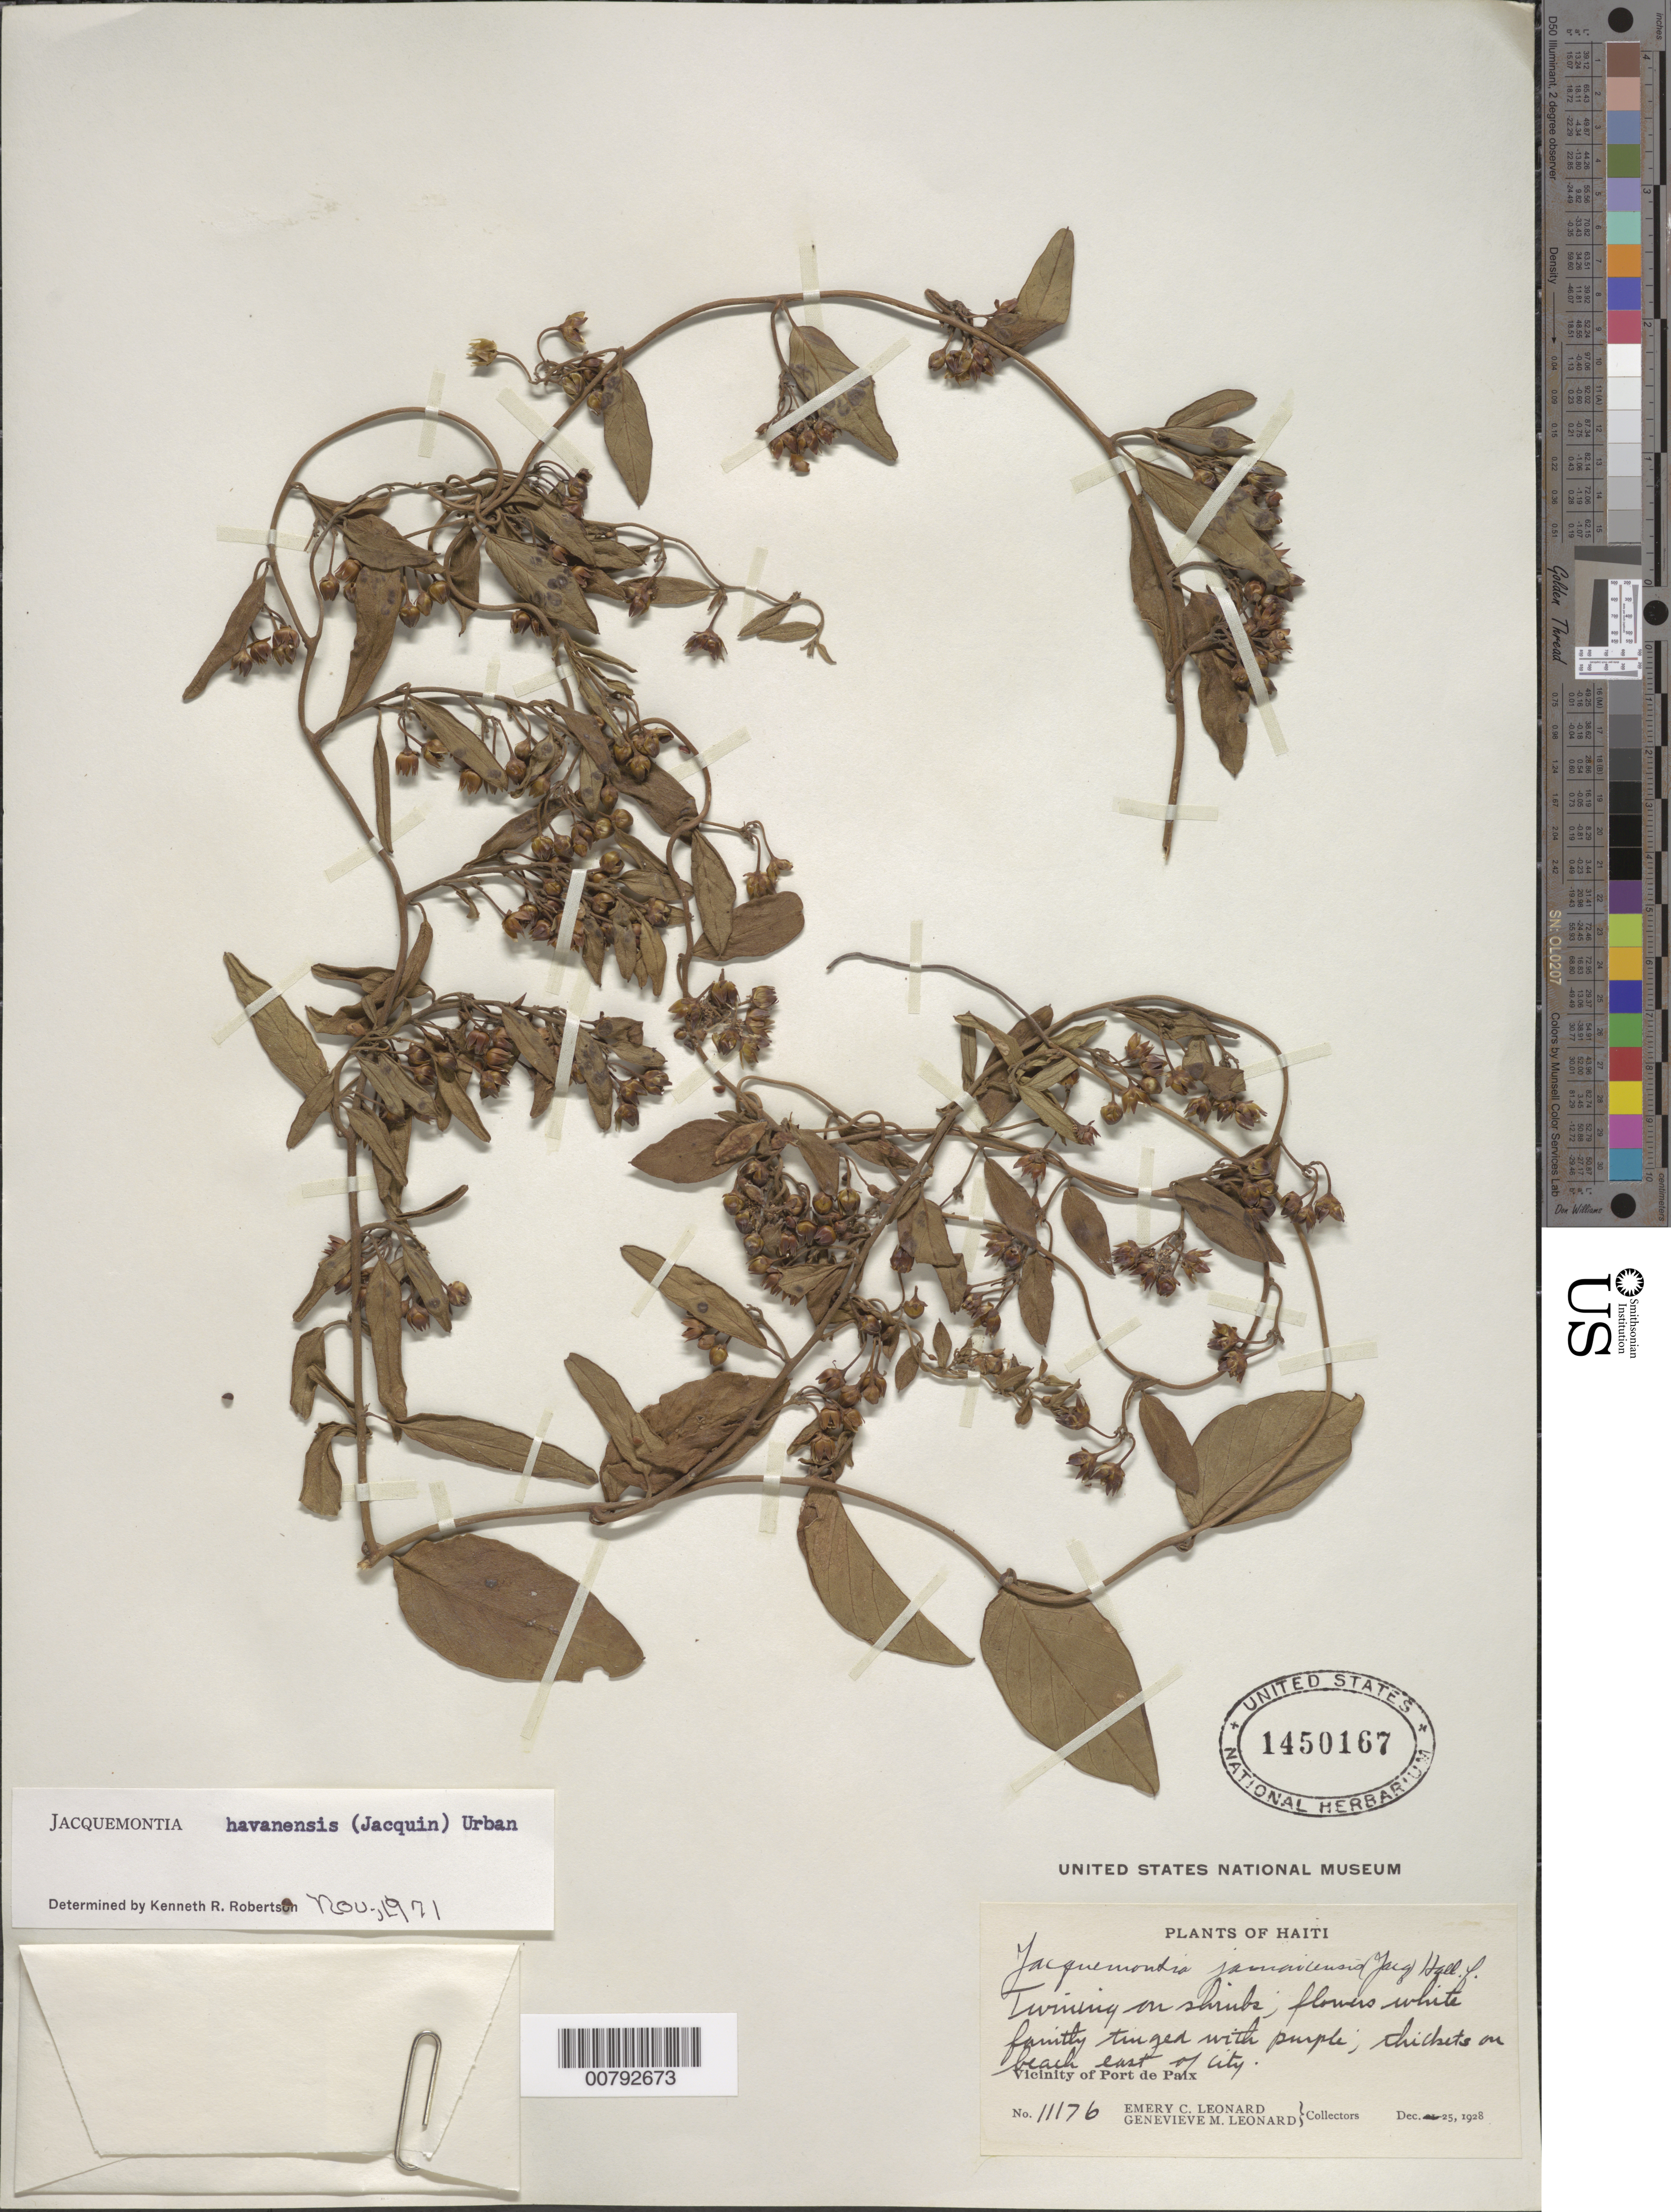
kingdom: Plantae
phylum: Tracheophyta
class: Magnoliopsida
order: Solanales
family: Convolvulaceae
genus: Jacquemontia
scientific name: Jacquemontia havanensis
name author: (Jacq.) Urb.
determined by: Robertson, K. R.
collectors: E. C. Leonard & G. M. Leonard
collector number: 11176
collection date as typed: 25 Dec 1928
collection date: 1928-12-25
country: Haiti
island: Hispaniola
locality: Vicinity of Port de Paix, east of city.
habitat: Thickets on beach.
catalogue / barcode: US 1450167